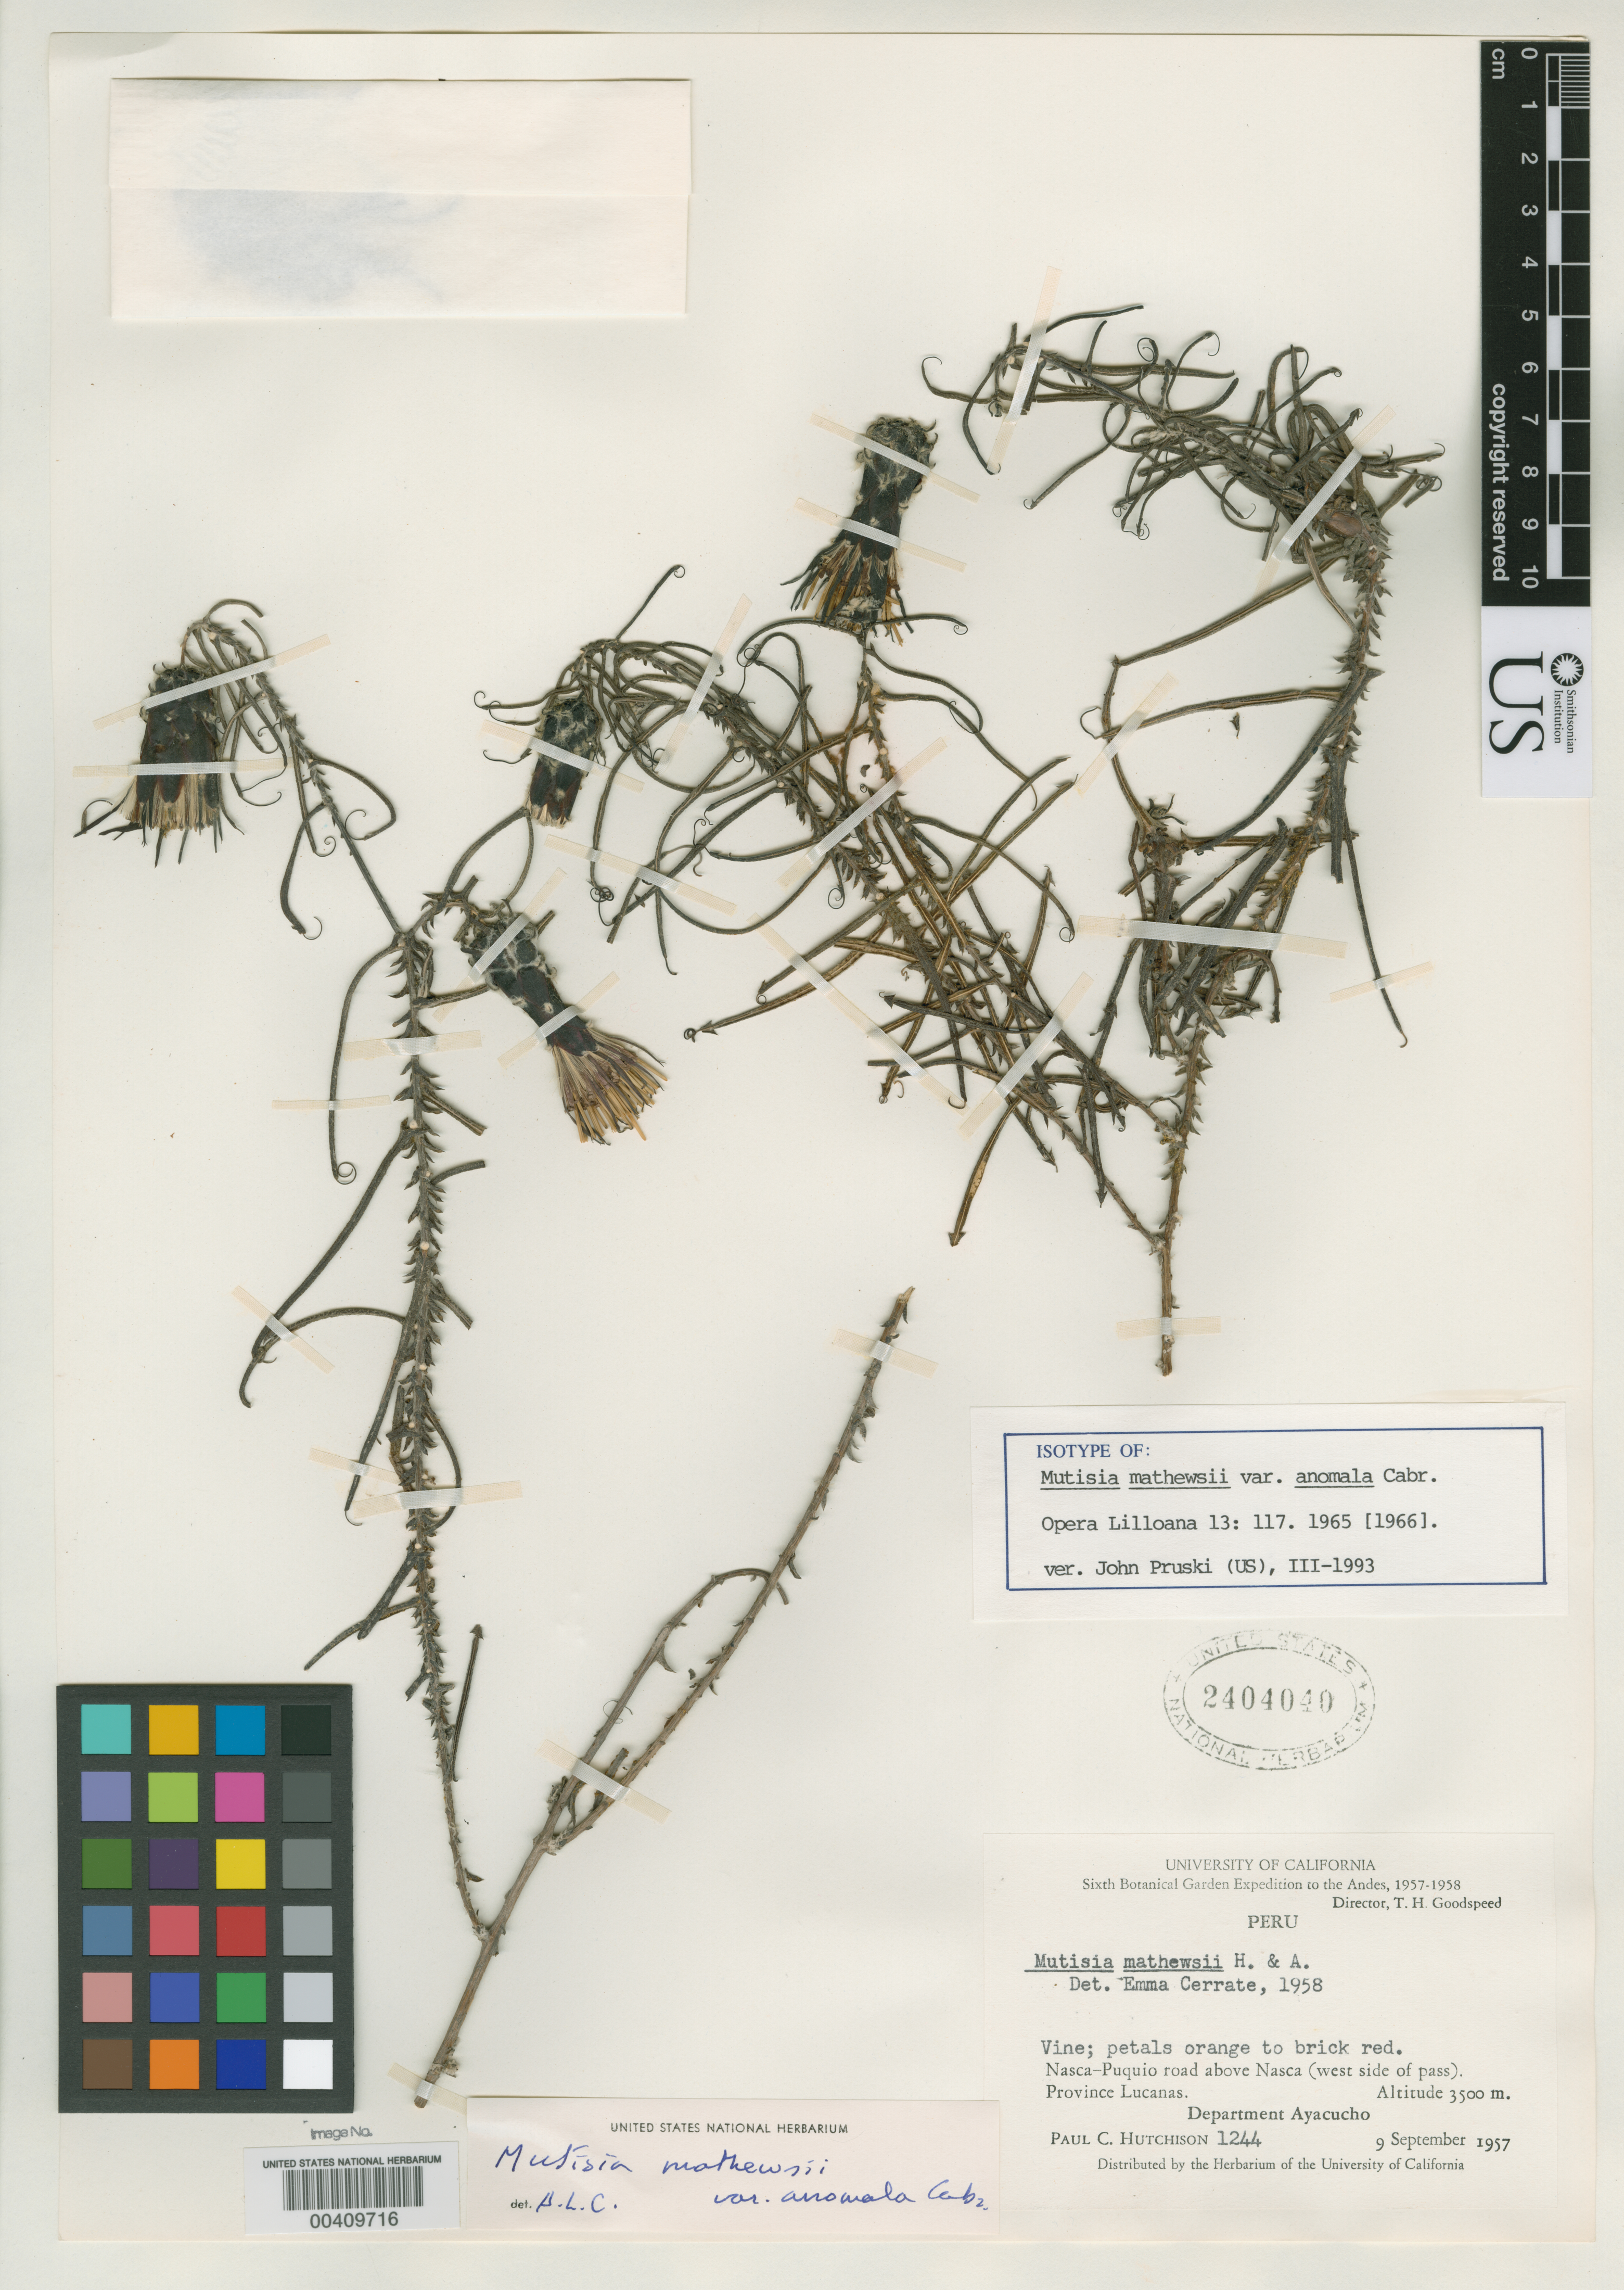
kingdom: Plantae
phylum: Tracheophyta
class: Magnoliopsida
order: Asterales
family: Asteraceae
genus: Mutisia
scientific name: Mutisia mathewsii var. anomala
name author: Cabrera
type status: Isotype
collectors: P. C. Hutchison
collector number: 1244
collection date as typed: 09 Sep 1957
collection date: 1957-09-09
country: Peru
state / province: Ayacucho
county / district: Lucanas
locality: Nasca - Puquio Road above Nasca (W side of pass)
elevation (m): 3500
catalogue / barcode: US 2404040